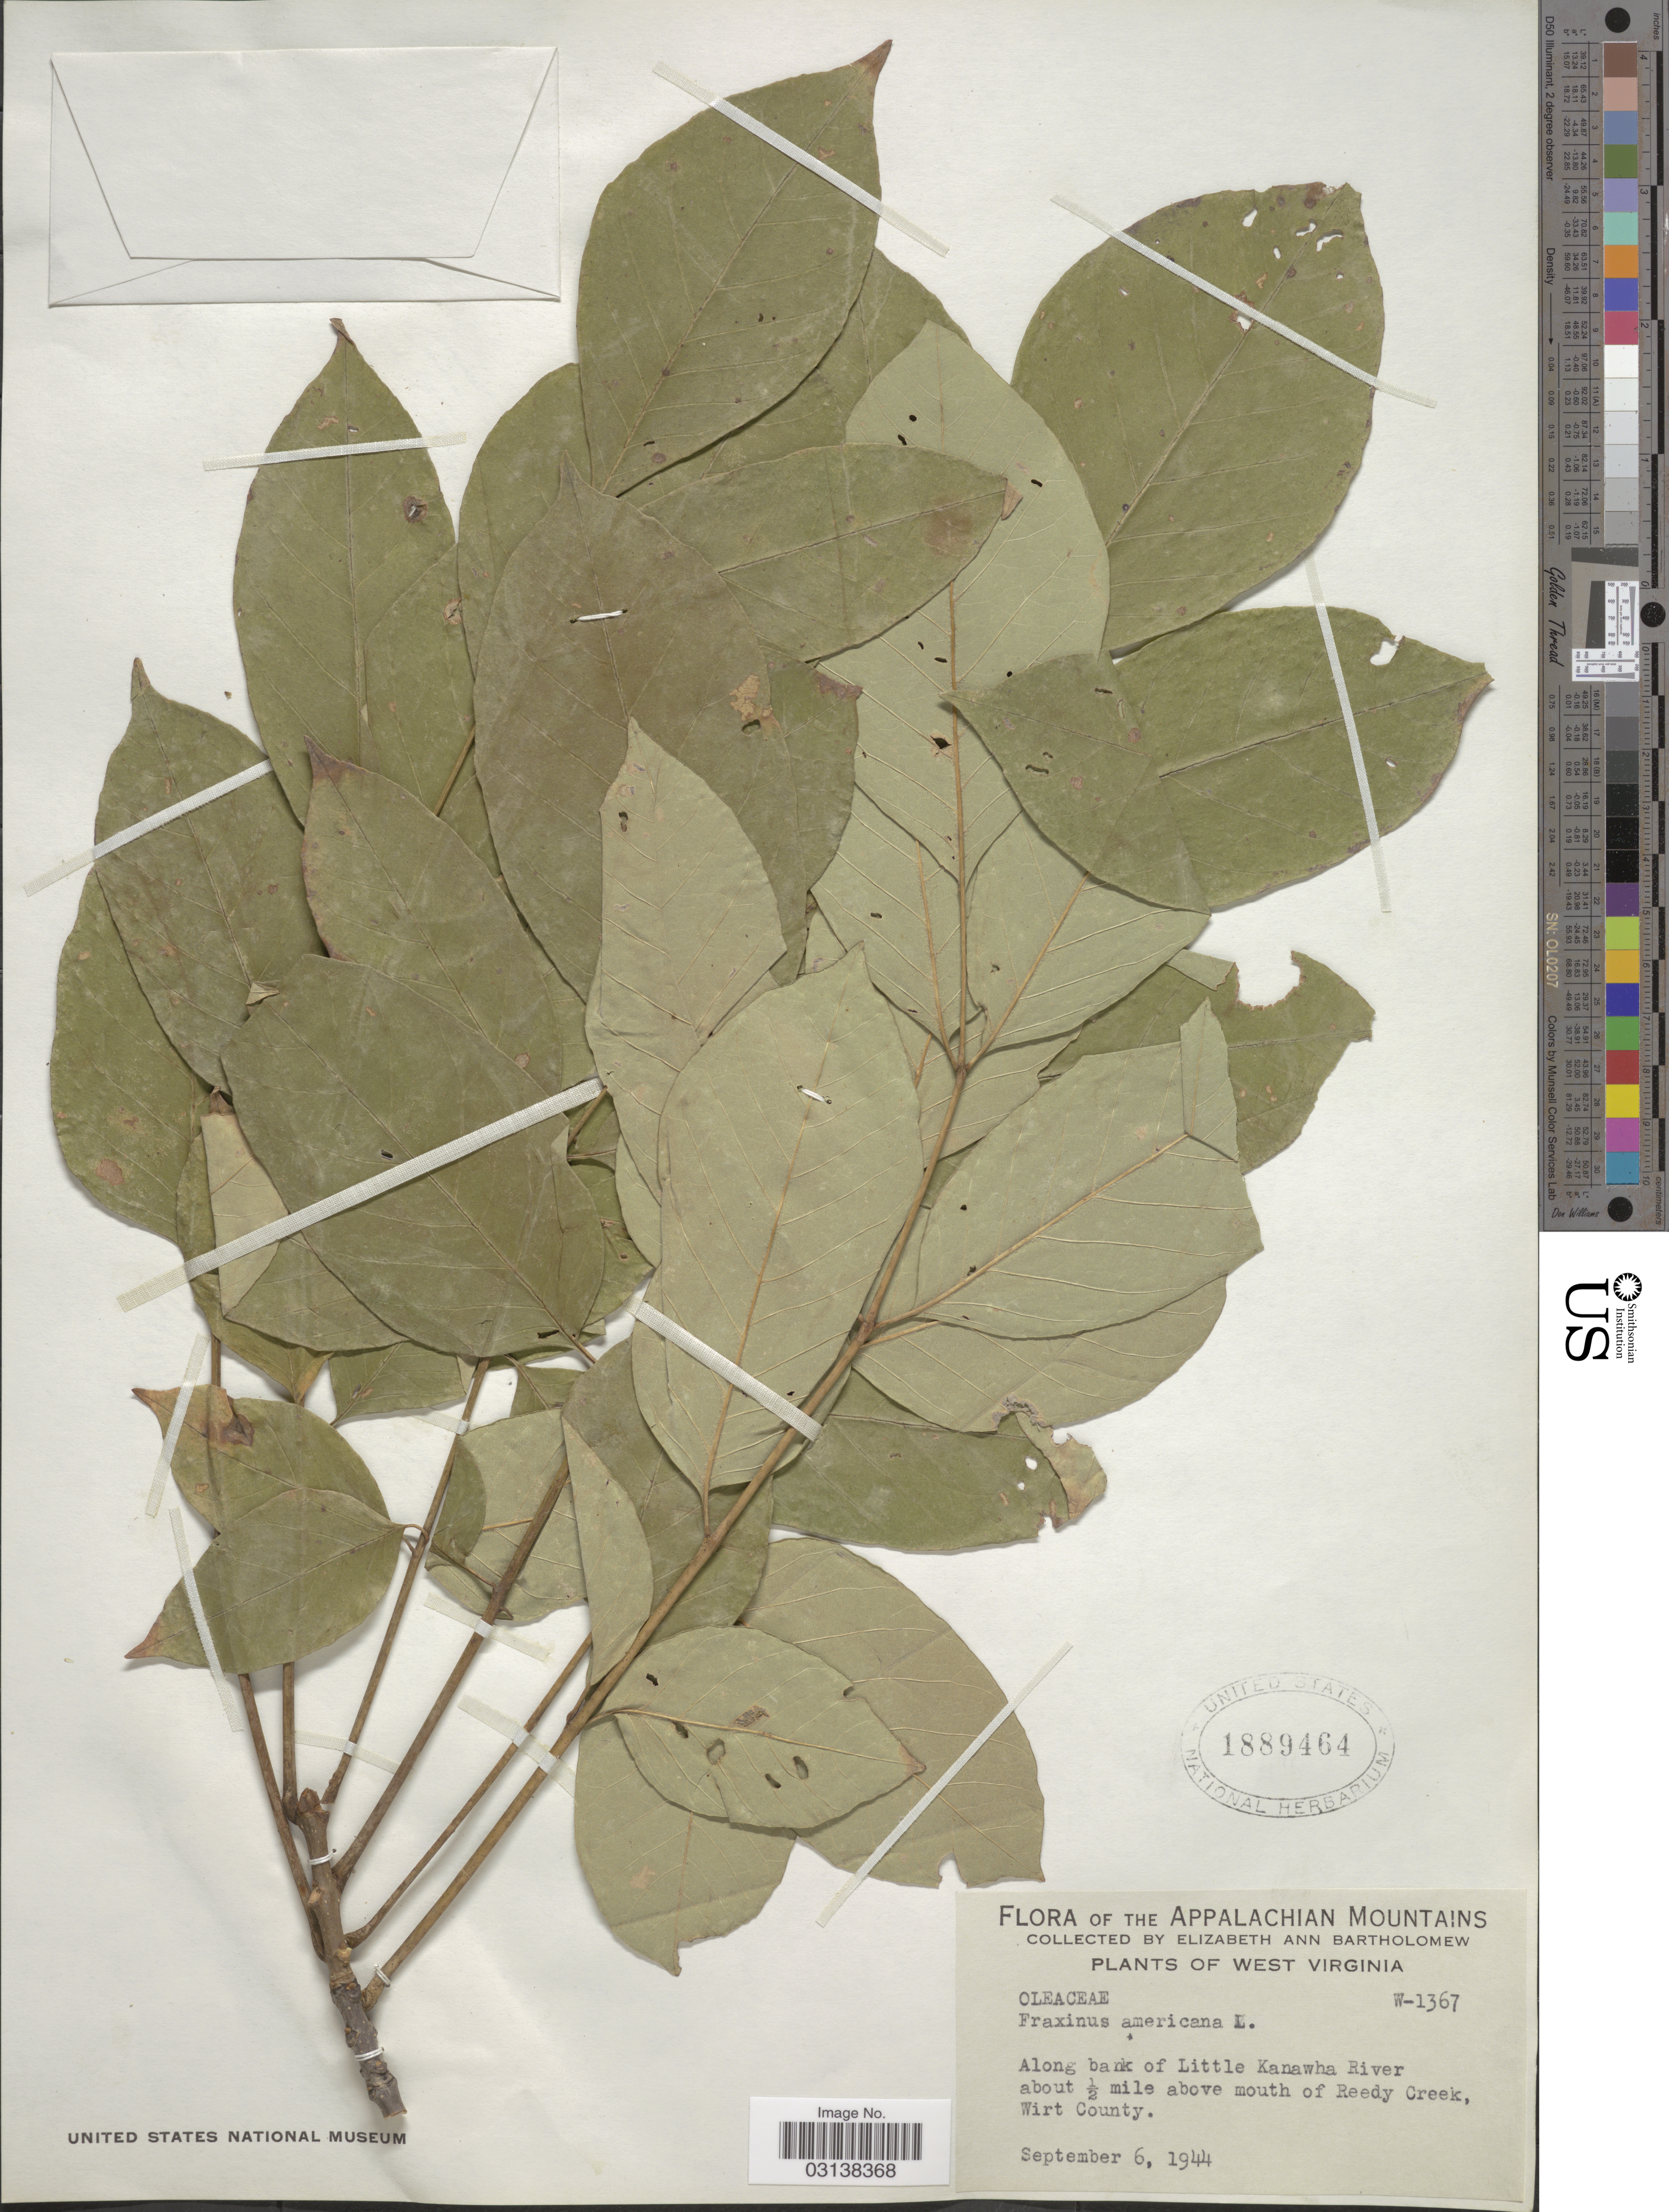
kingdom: Plantae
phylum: Tracheophyta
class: Magnoliopsida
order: Lamiales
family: Oleaceae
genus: Fraxinus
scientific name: Fraxinus americana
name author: L.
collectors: E. Bartholomew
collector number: W-1367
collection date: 1944-09-06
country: United States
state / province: West Virginia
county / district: Wirt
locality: Appalachian Mountains. Along bank of Little Kanawha River about ½ mile above mouth of Reedy Creek, Wirt County.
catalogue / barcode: US 1889464